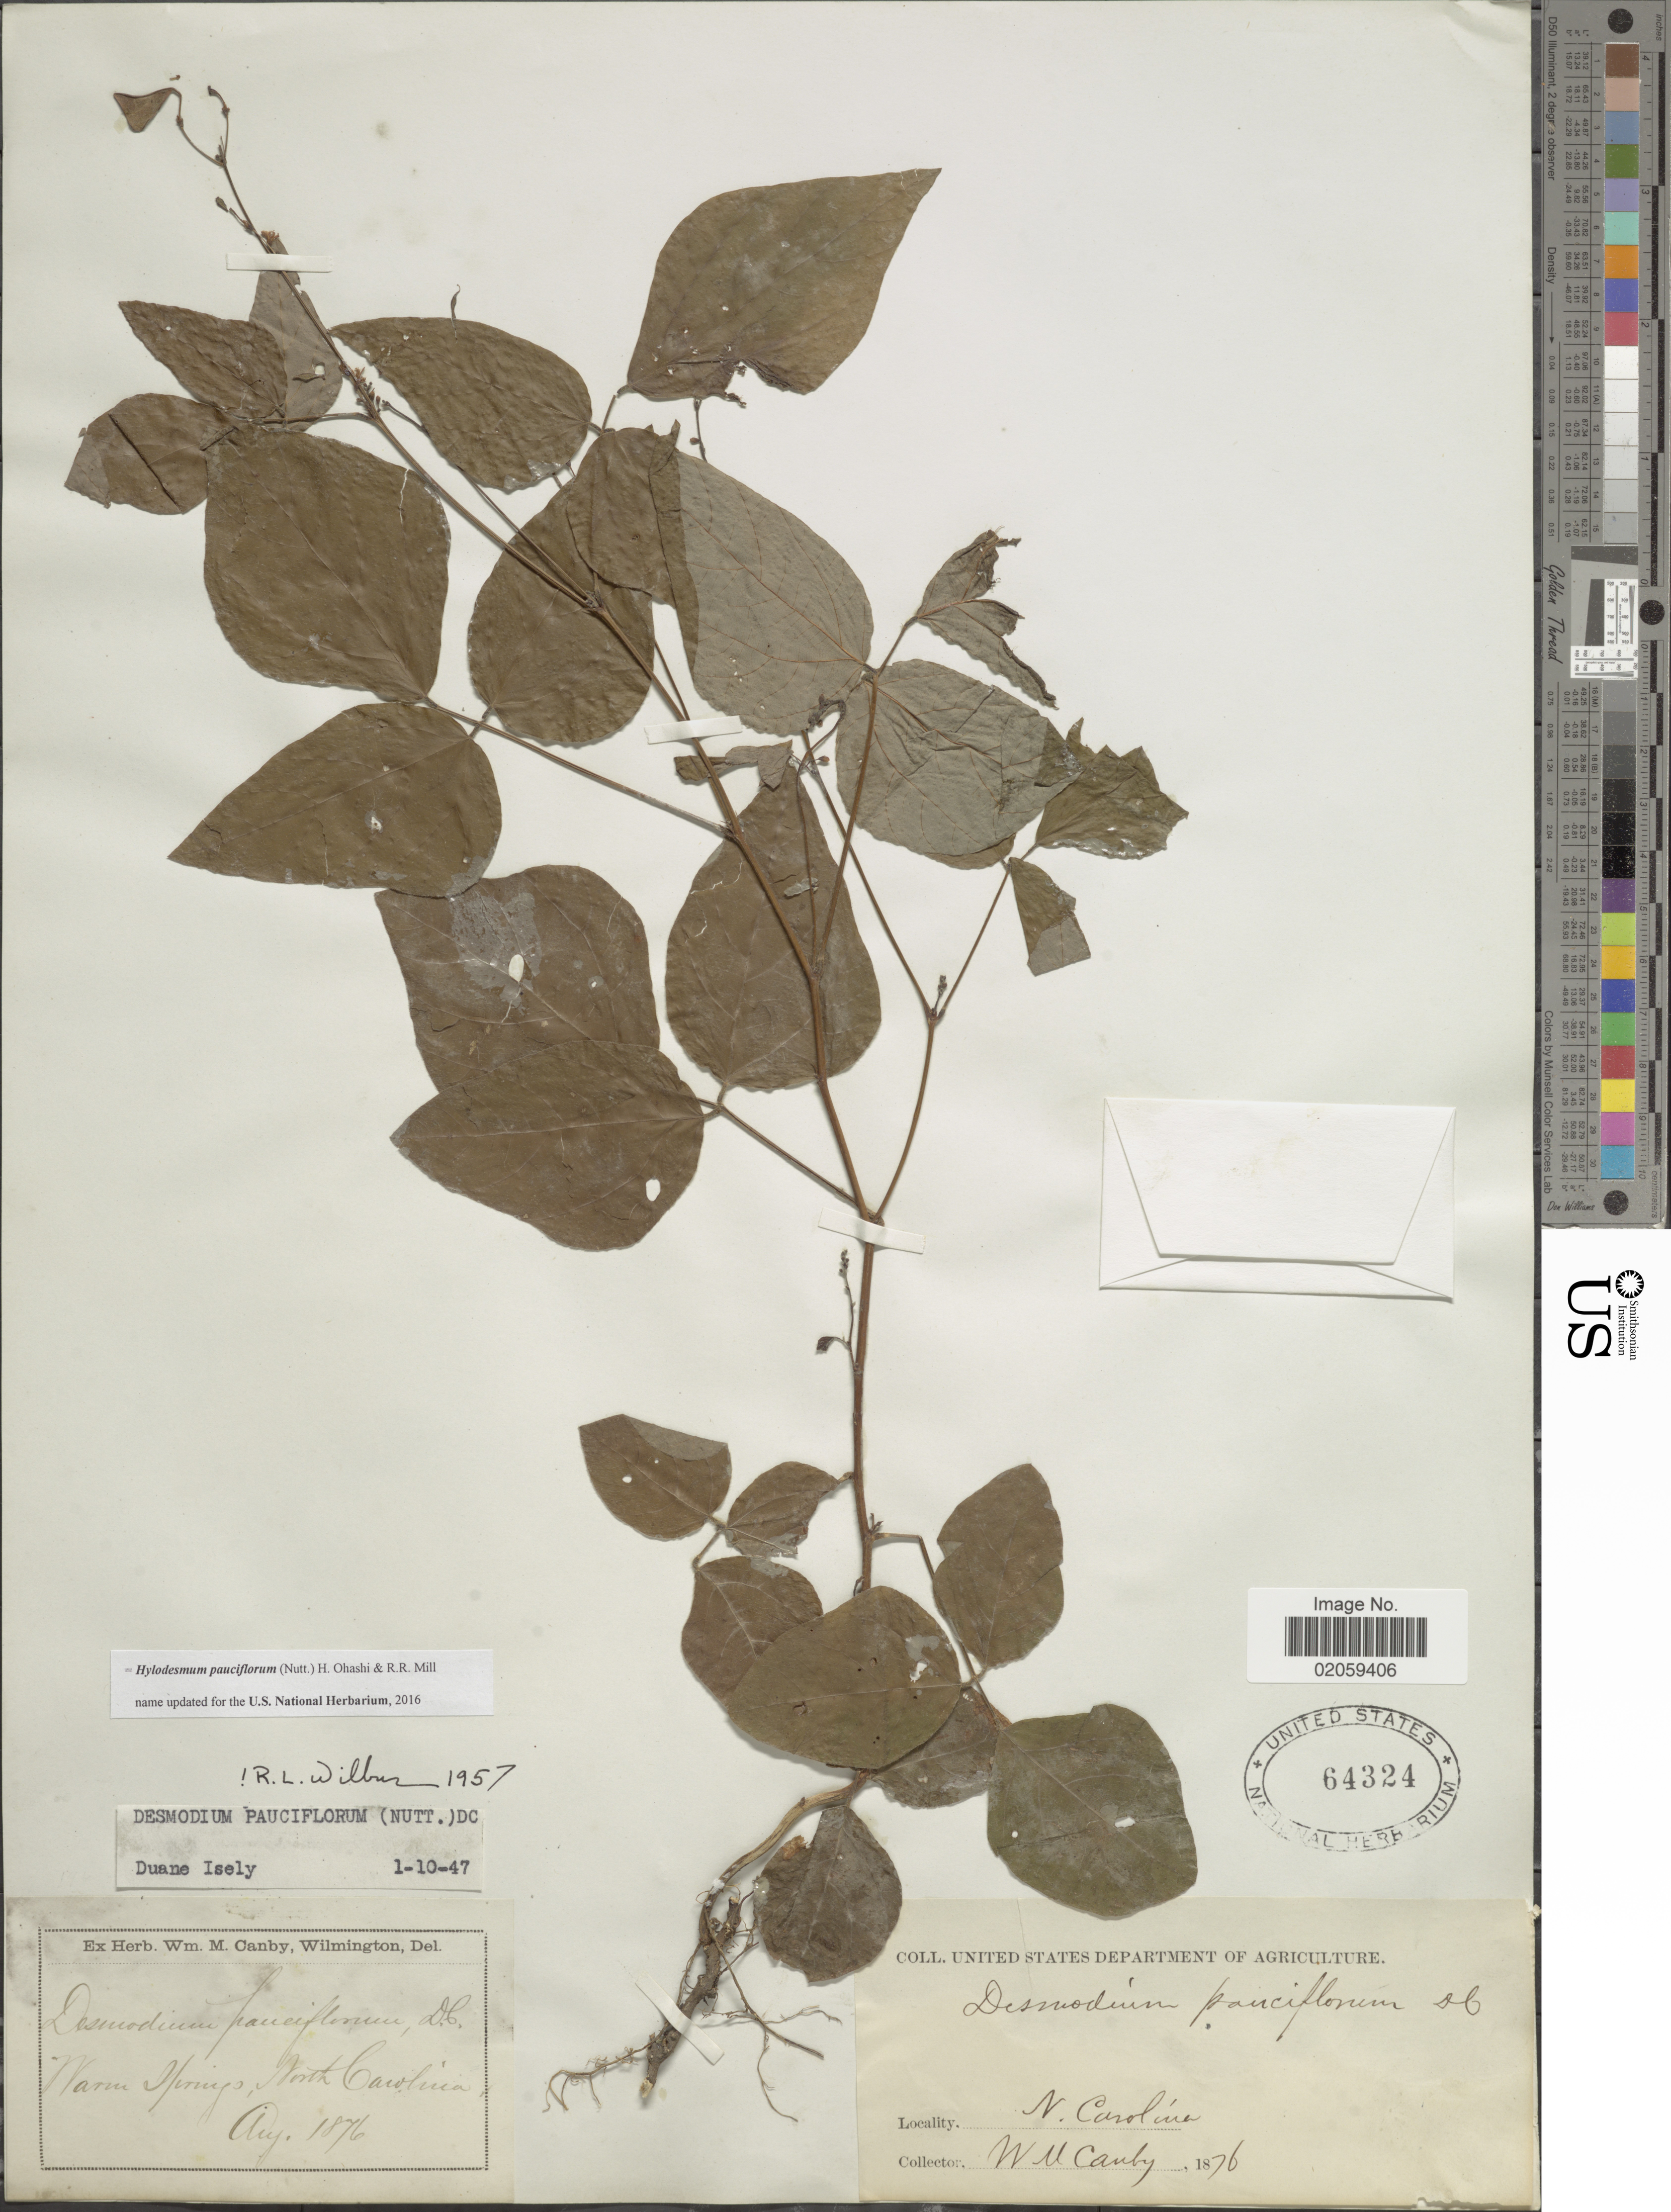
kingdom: Plantae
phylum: Tracheophyta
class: Magnoliopsida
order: Fabales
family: Fabaceae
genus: Hylodesmum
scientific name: Hylodesmum pauciflorum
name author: (Nutt.) H. Ohashi & R.R. Mill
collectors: W. M. Canby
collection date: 1876-08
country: United States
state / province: North Carolina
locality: Warm Springs, N. Carolina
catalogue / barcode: US 64324